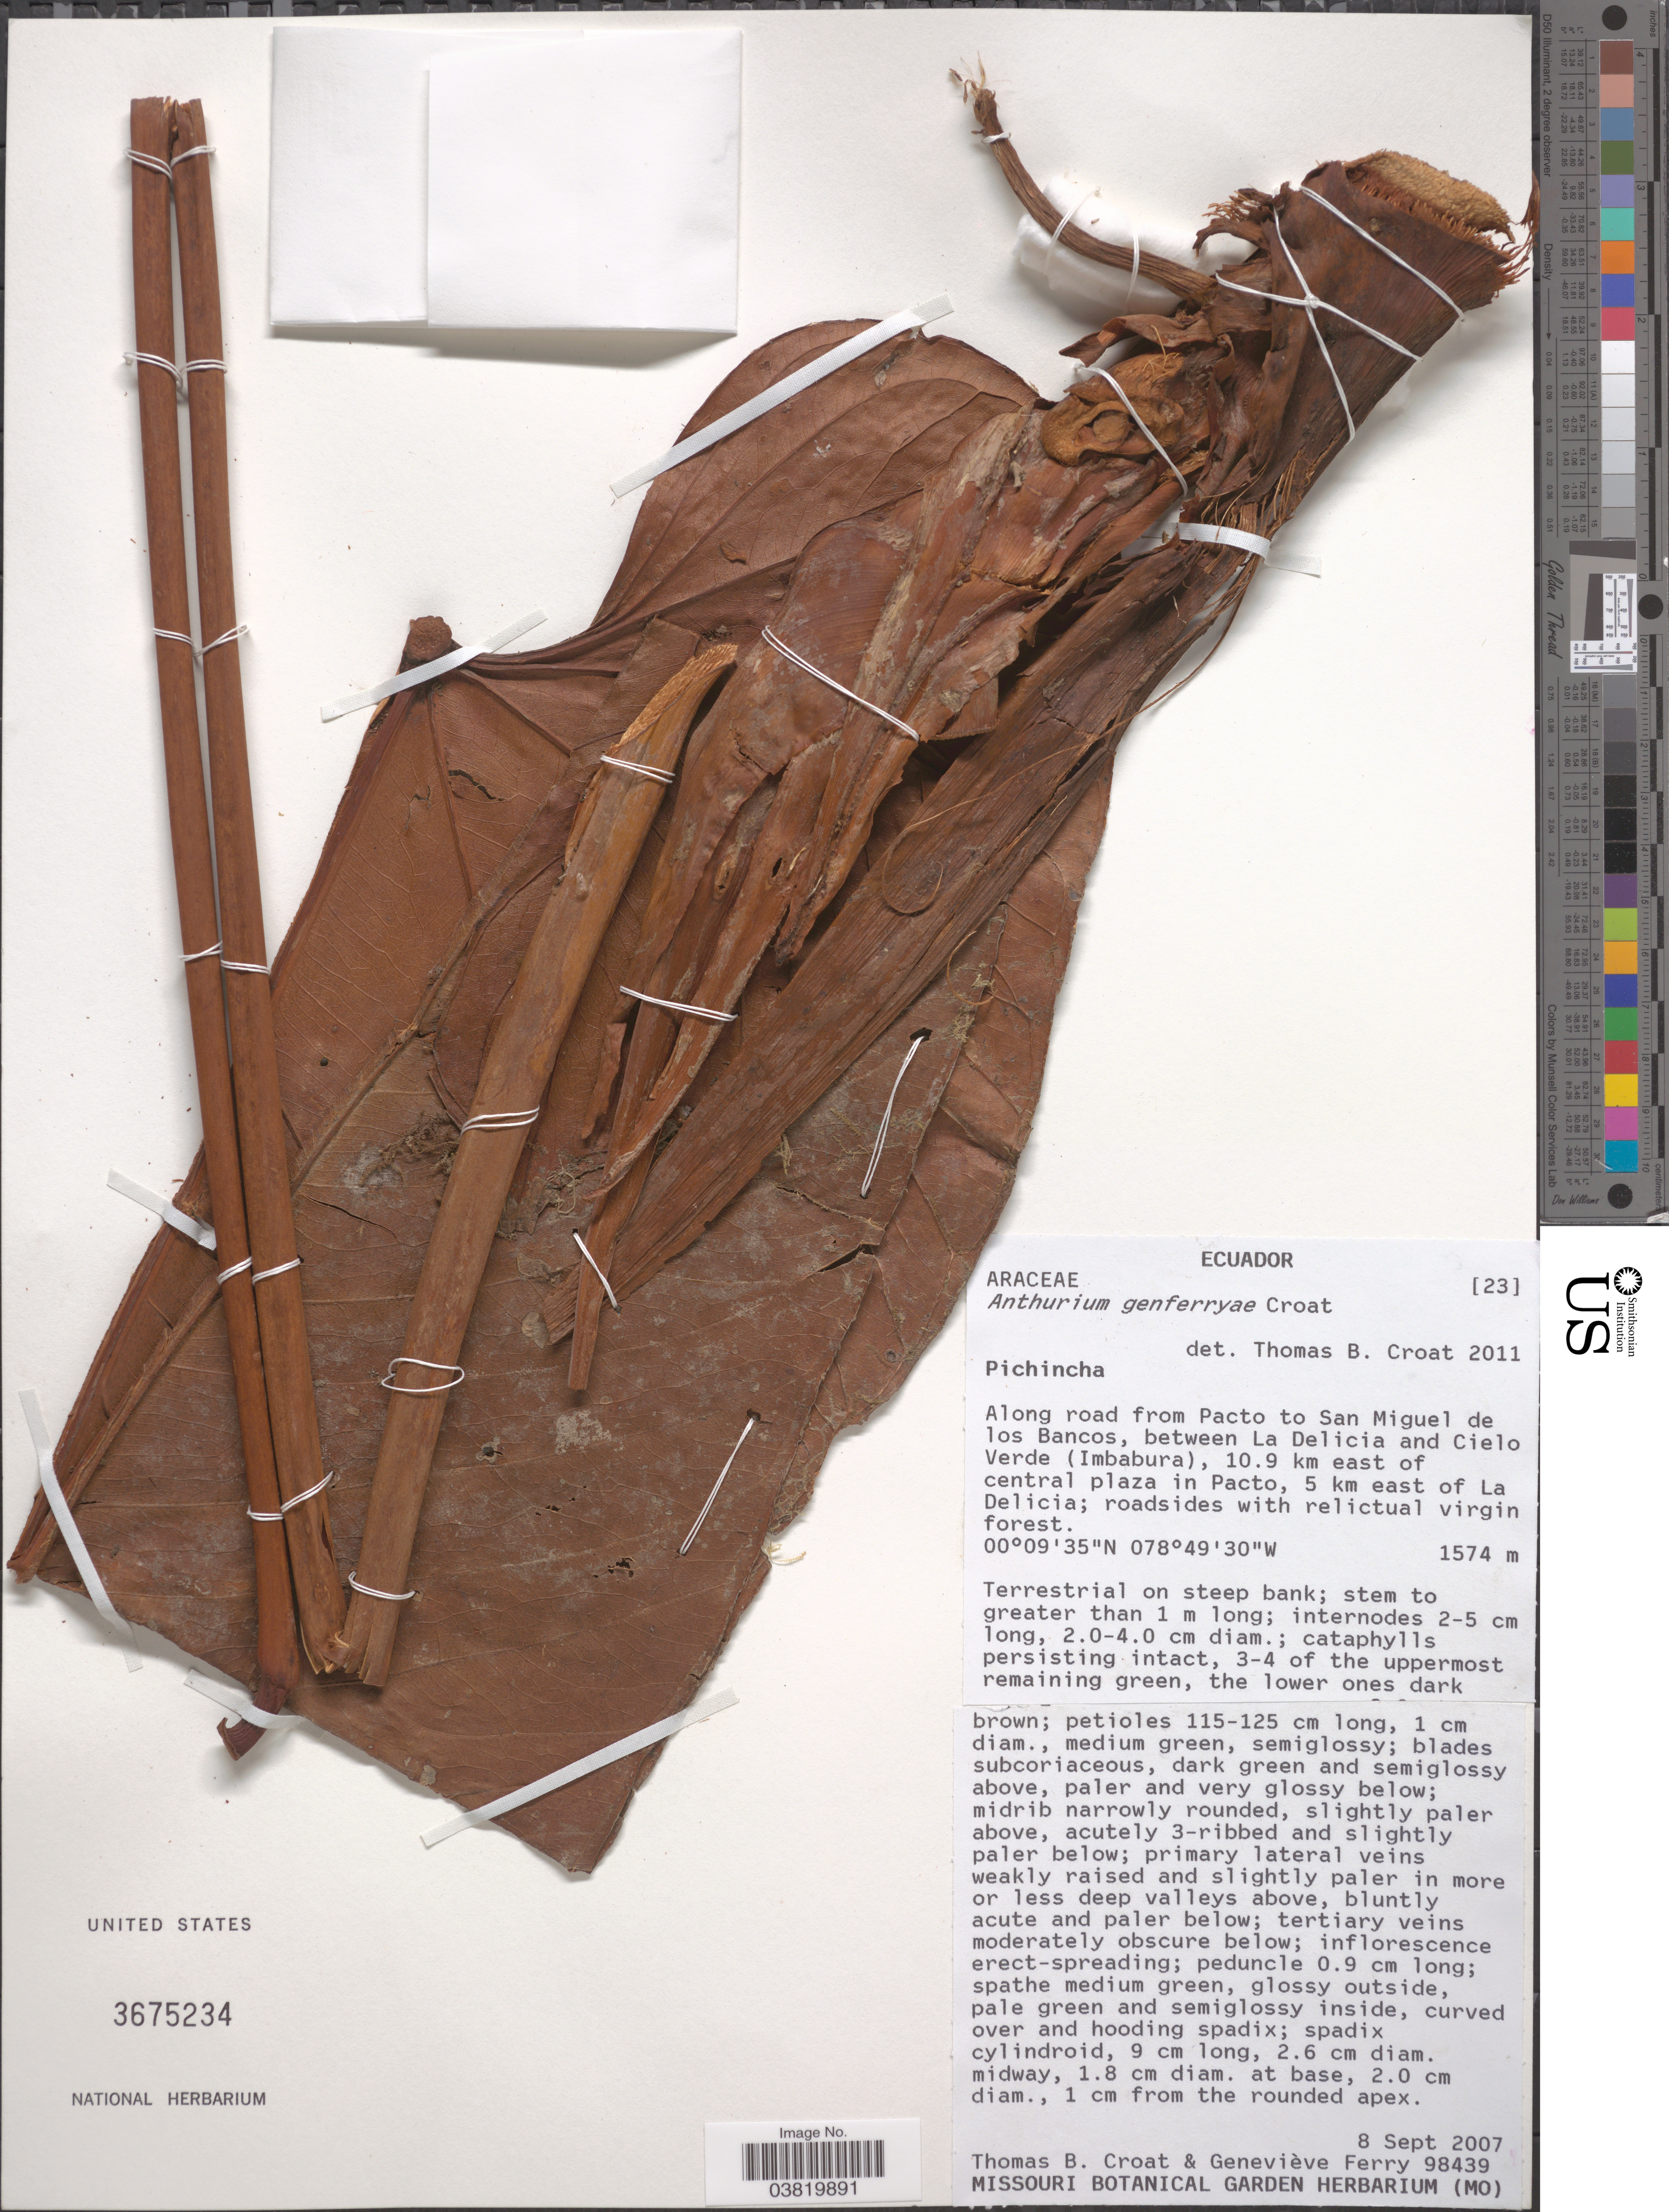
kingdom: Plantae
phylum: Tracheophyta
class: Liliopsida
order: Alismatales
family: Araceae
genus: Anthurium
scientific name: Anthurium genferryae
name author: Croat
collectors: T. B. Croat & G. Ferry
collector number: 98439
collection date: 2007-09-08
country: Ecuador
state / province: Pichincha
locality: Along road from Pacto to San Miguel de los Bancos, between La Delicia and Cielo Verde (Imbabura), 10.9 km east of central plaza in Pacto, 5 km east of La Delicia.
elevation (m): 1574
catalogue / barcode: US 3675234